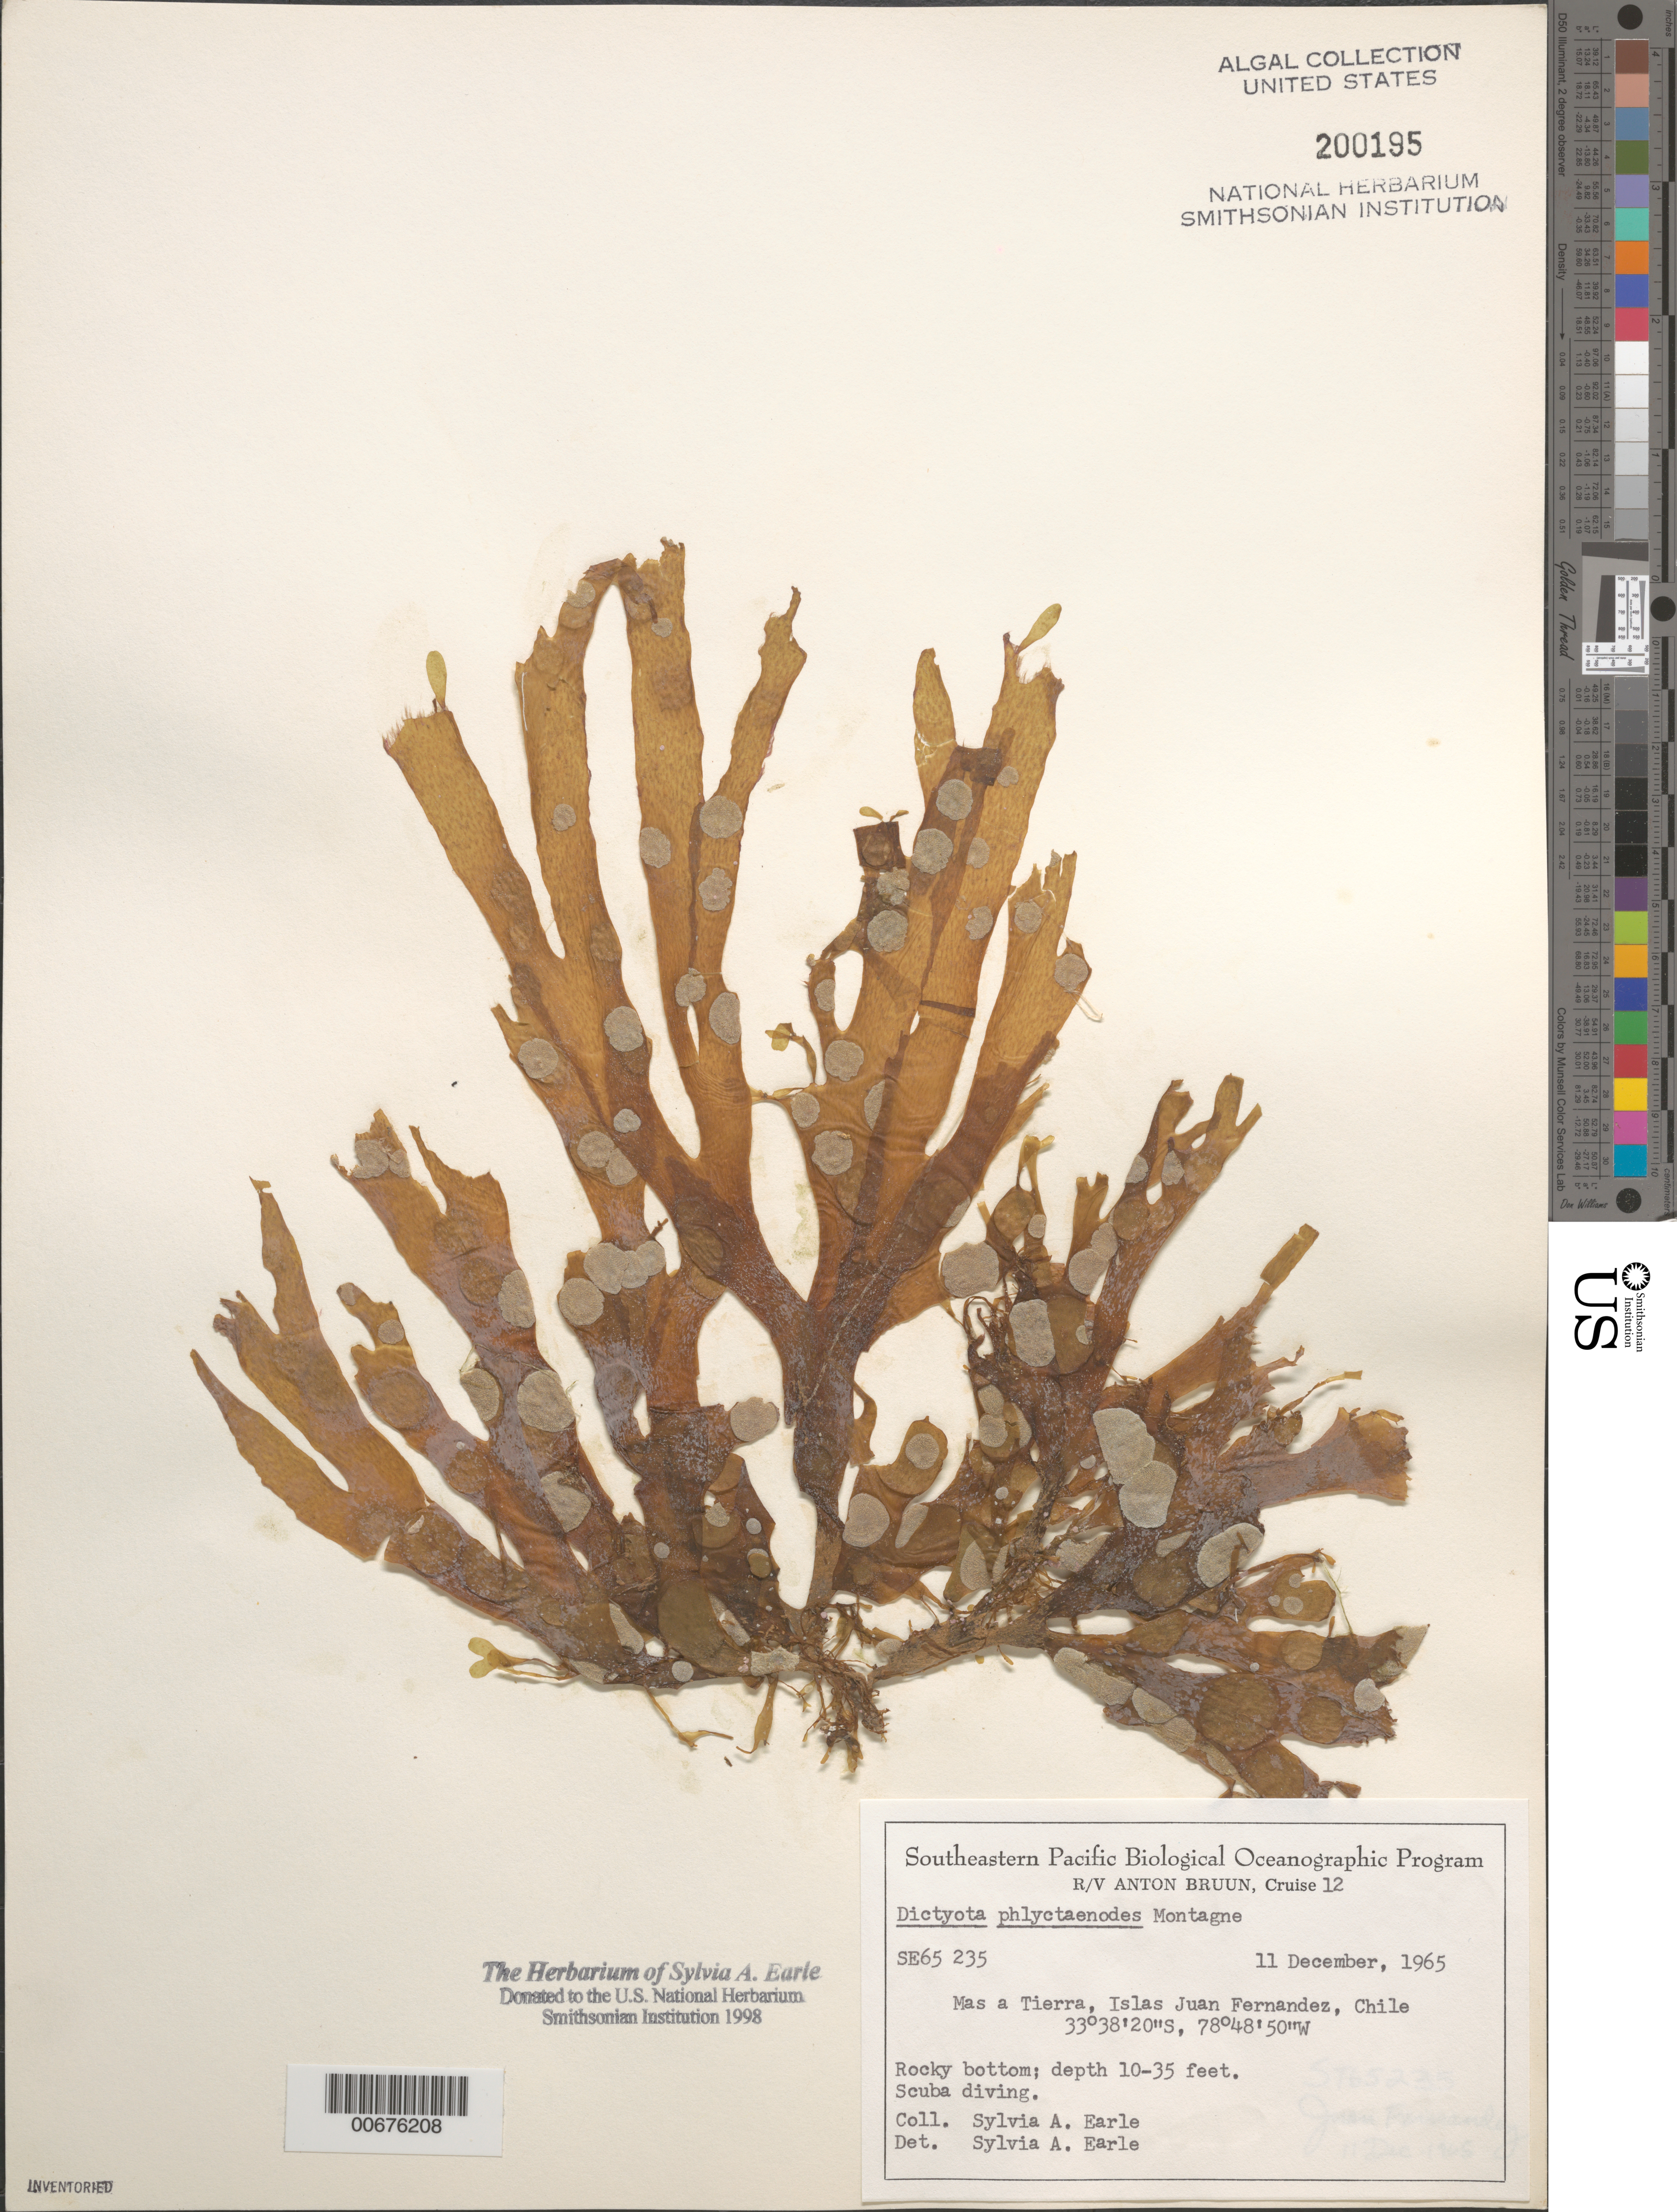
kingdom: Chromista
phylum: Ochrophyta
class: Phaeophyceae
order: Dictyotales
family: Dictyotaceae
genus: Dictyota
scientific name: Dictyota phlyctaenodes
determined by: Earle, S. A.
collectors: S. A. Earle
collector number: SE 65235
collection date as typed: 11 Dec 1965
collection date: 1965-12-11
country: Chile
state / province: Valparaíso (V)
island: Isla Más a Tierra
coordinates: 33 38' 20" S, 78 48' 50" W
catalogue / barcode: US 200195